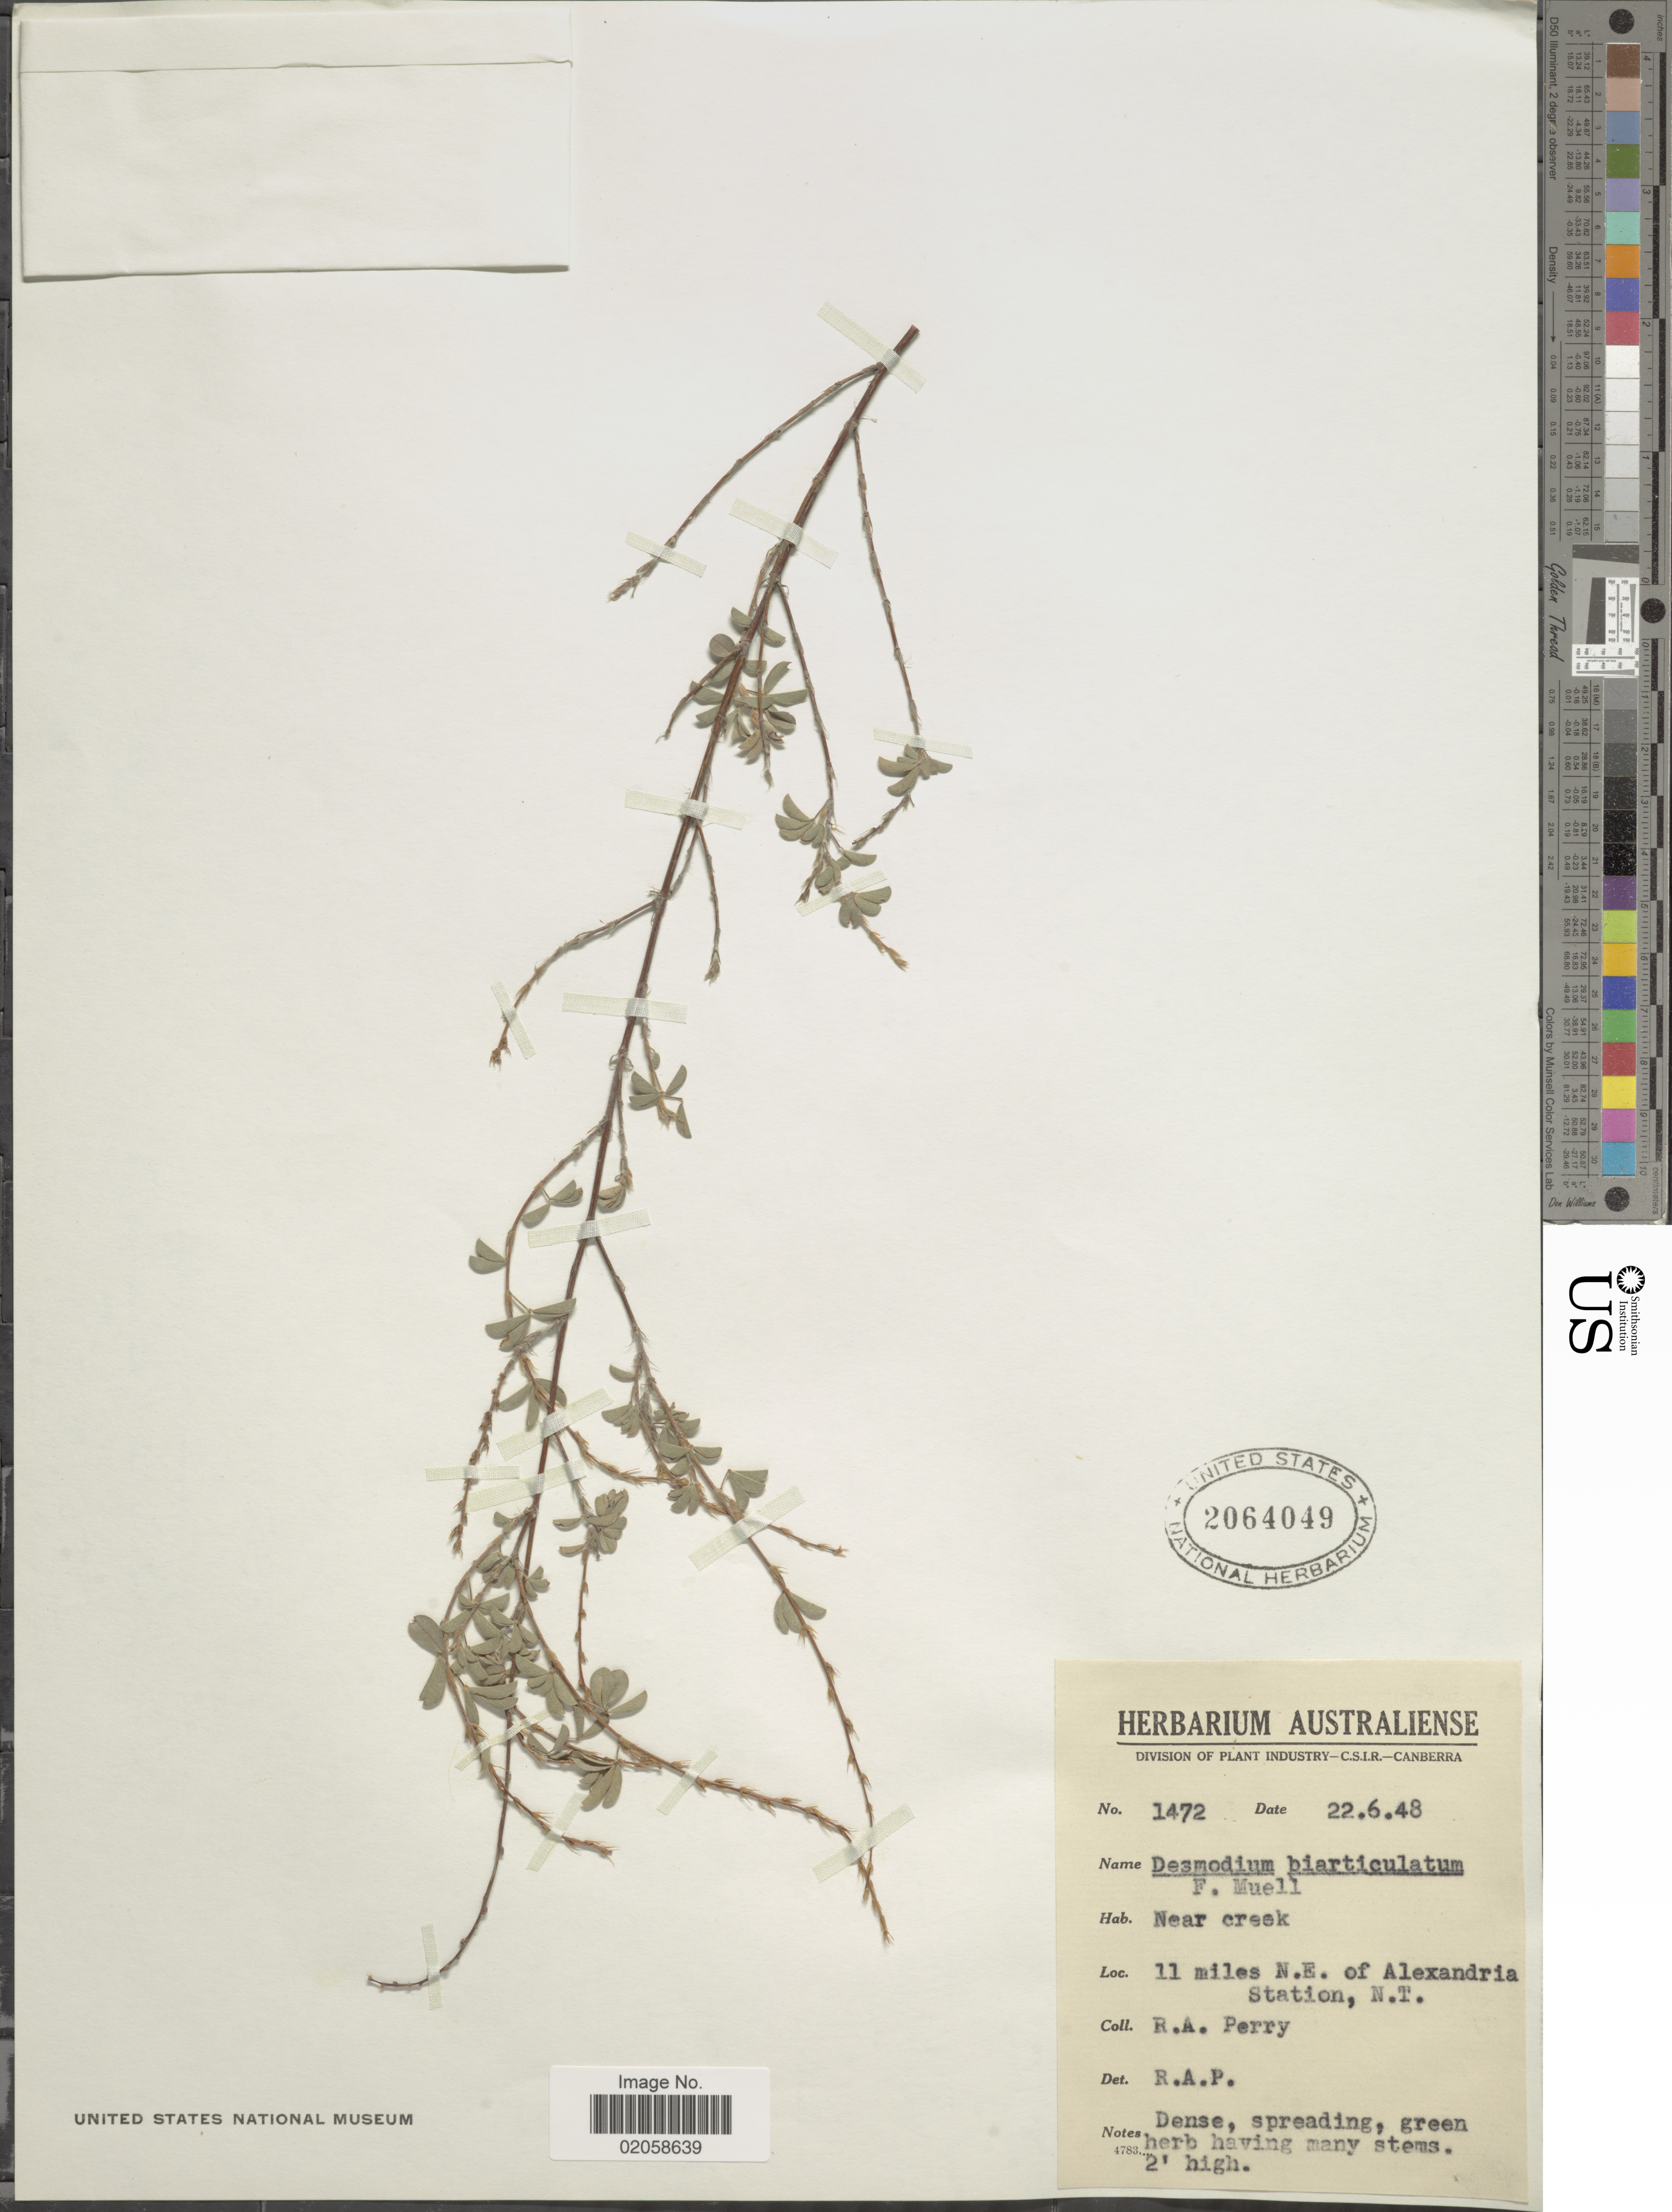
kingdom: Plantae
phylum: Tracheophyta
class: Magnoliopsida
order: Fabales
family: Fabaceae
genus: Aphyllodium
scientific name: Aphyllodium biarticulatum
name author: (L.) Gagnep.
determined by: Strong, Mark T., (BOT), Smithsonian Institution - National Museum of Natural History (UNITED STATES)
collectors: Perry, R. A.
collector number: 1472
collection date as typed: Transcribed d/m/y: 22/6/48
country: Australia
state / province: Northern Territory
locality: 11 miles N.E. of Alexandria Station, N. T.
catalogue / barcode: US 2064049